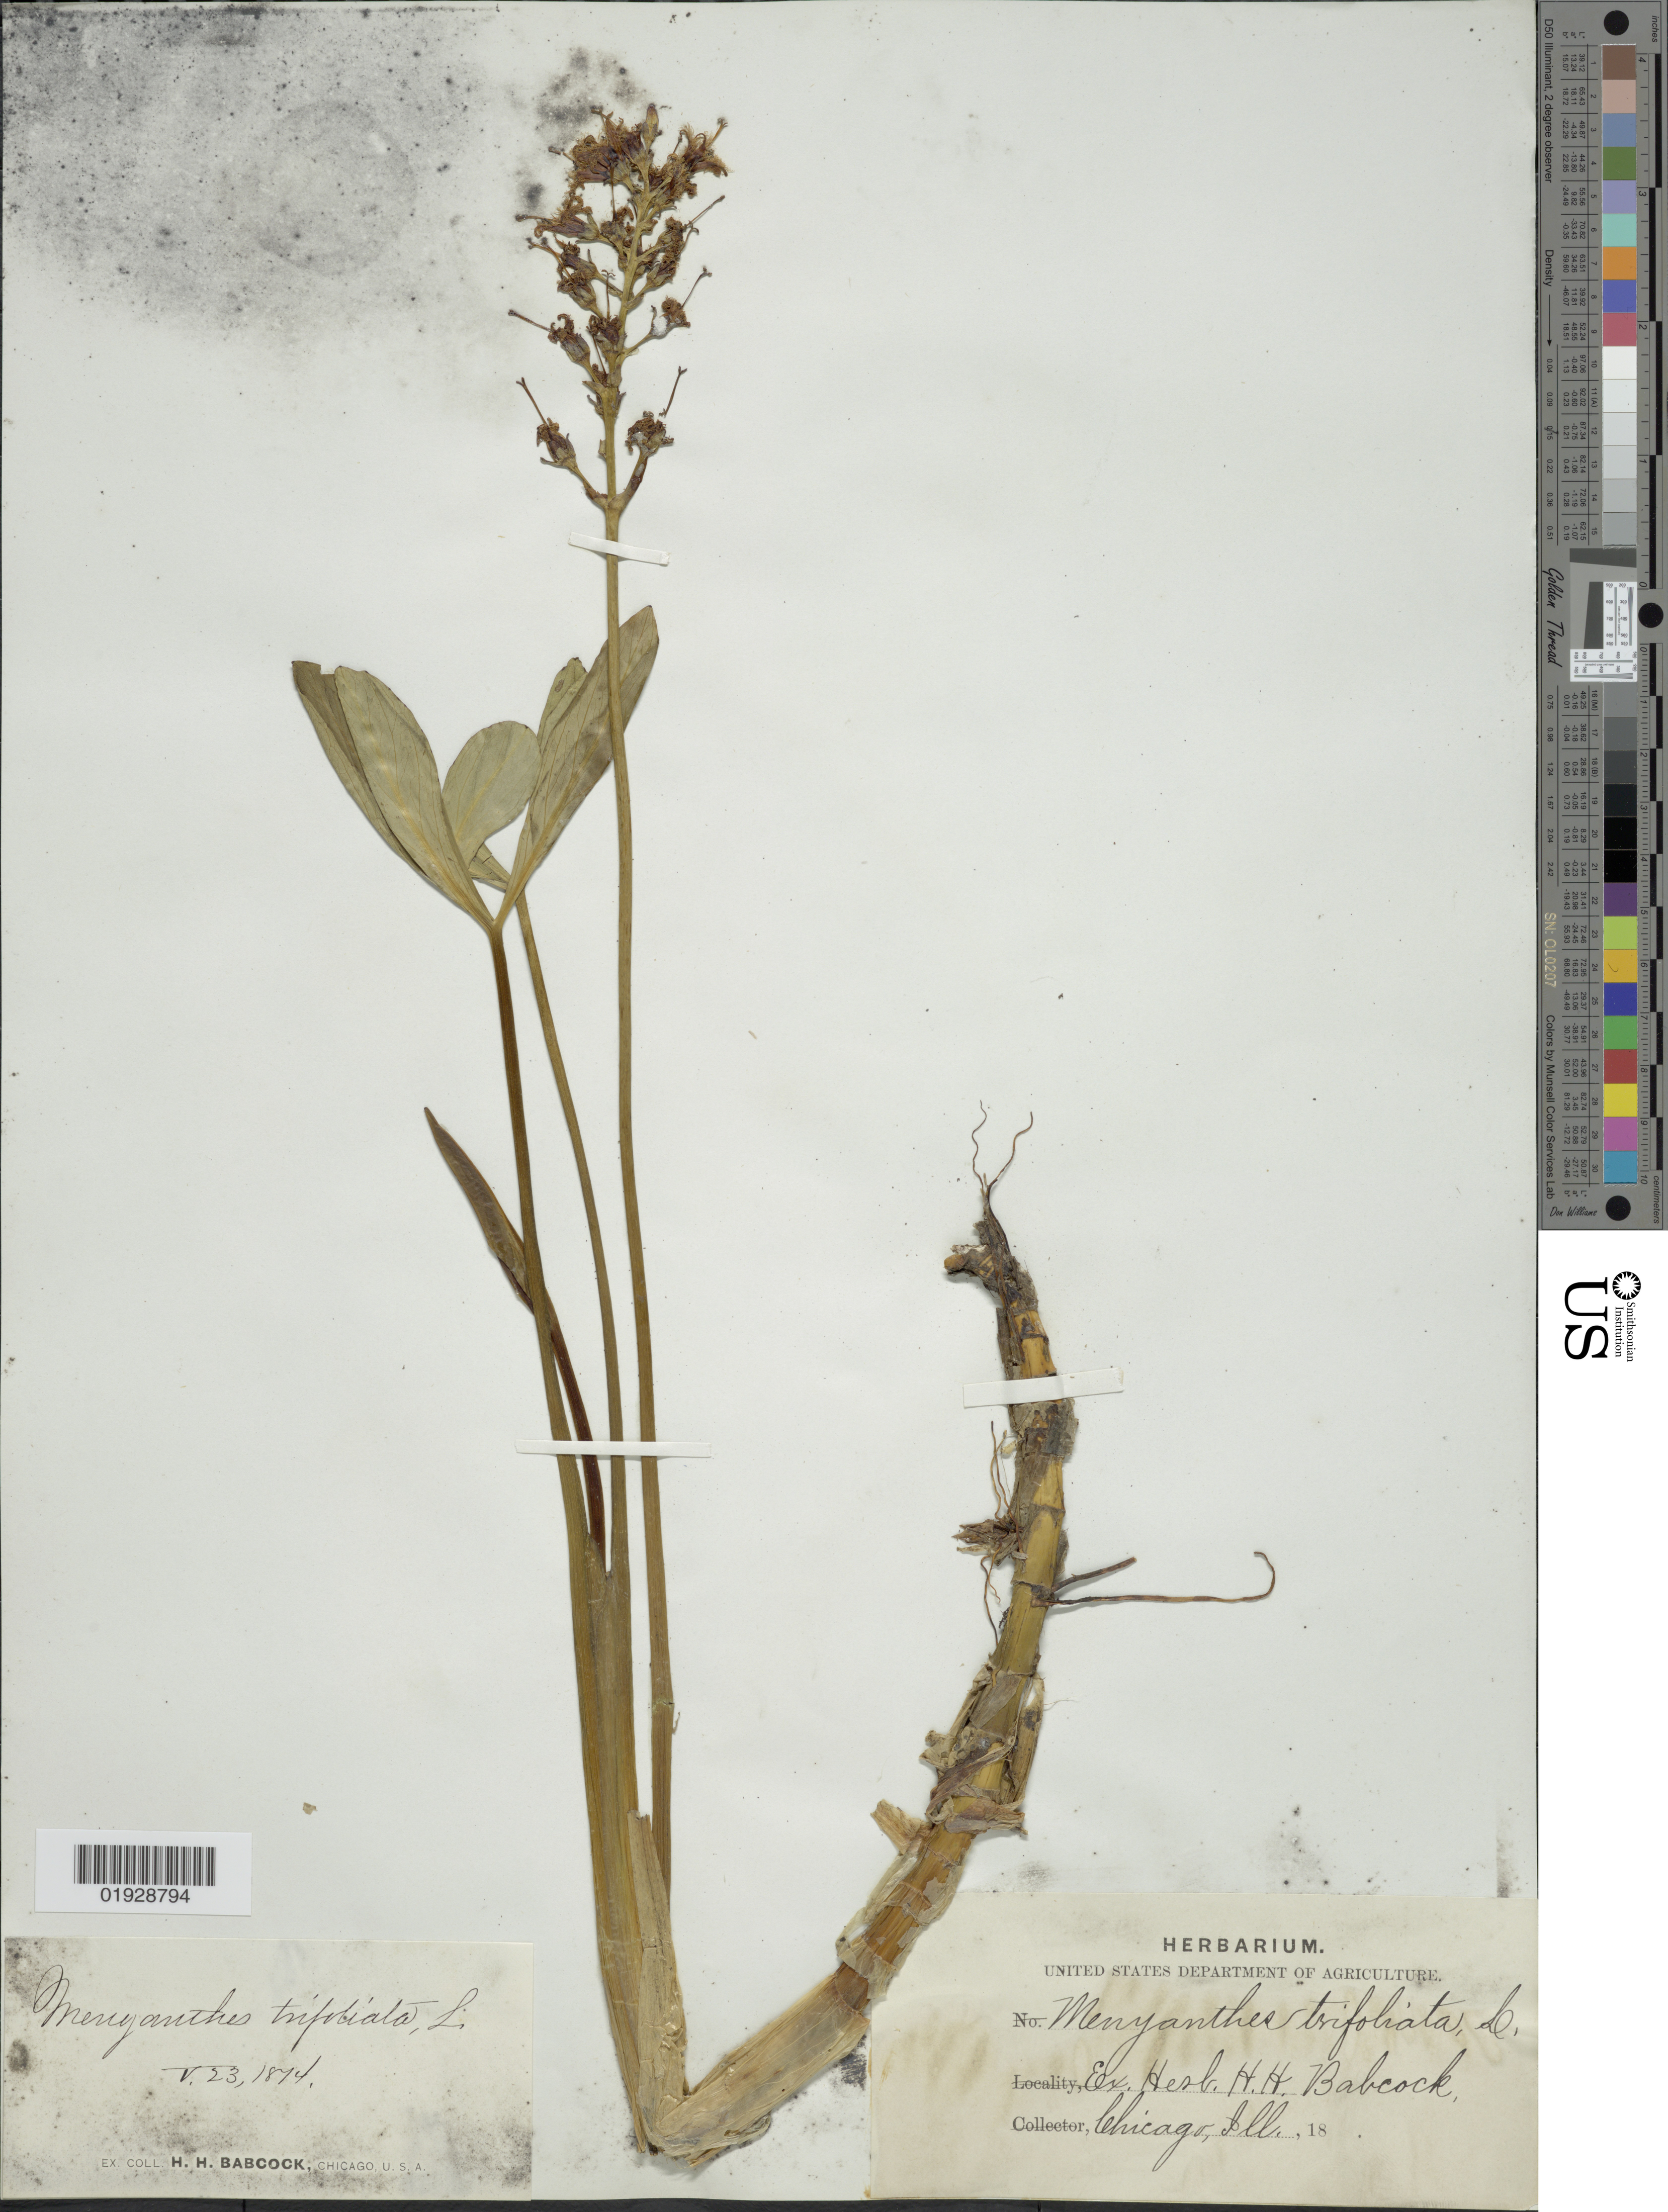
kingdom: Plantae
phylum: Tracheophyta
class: Magnoliopsida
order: Asterales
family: Menyanthaceae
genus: Menyanthes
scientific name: Menyanthes trifoliata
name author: L.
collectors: H. Babcock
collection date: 1874-05-23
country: United States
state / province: Illinois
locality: Chicago.